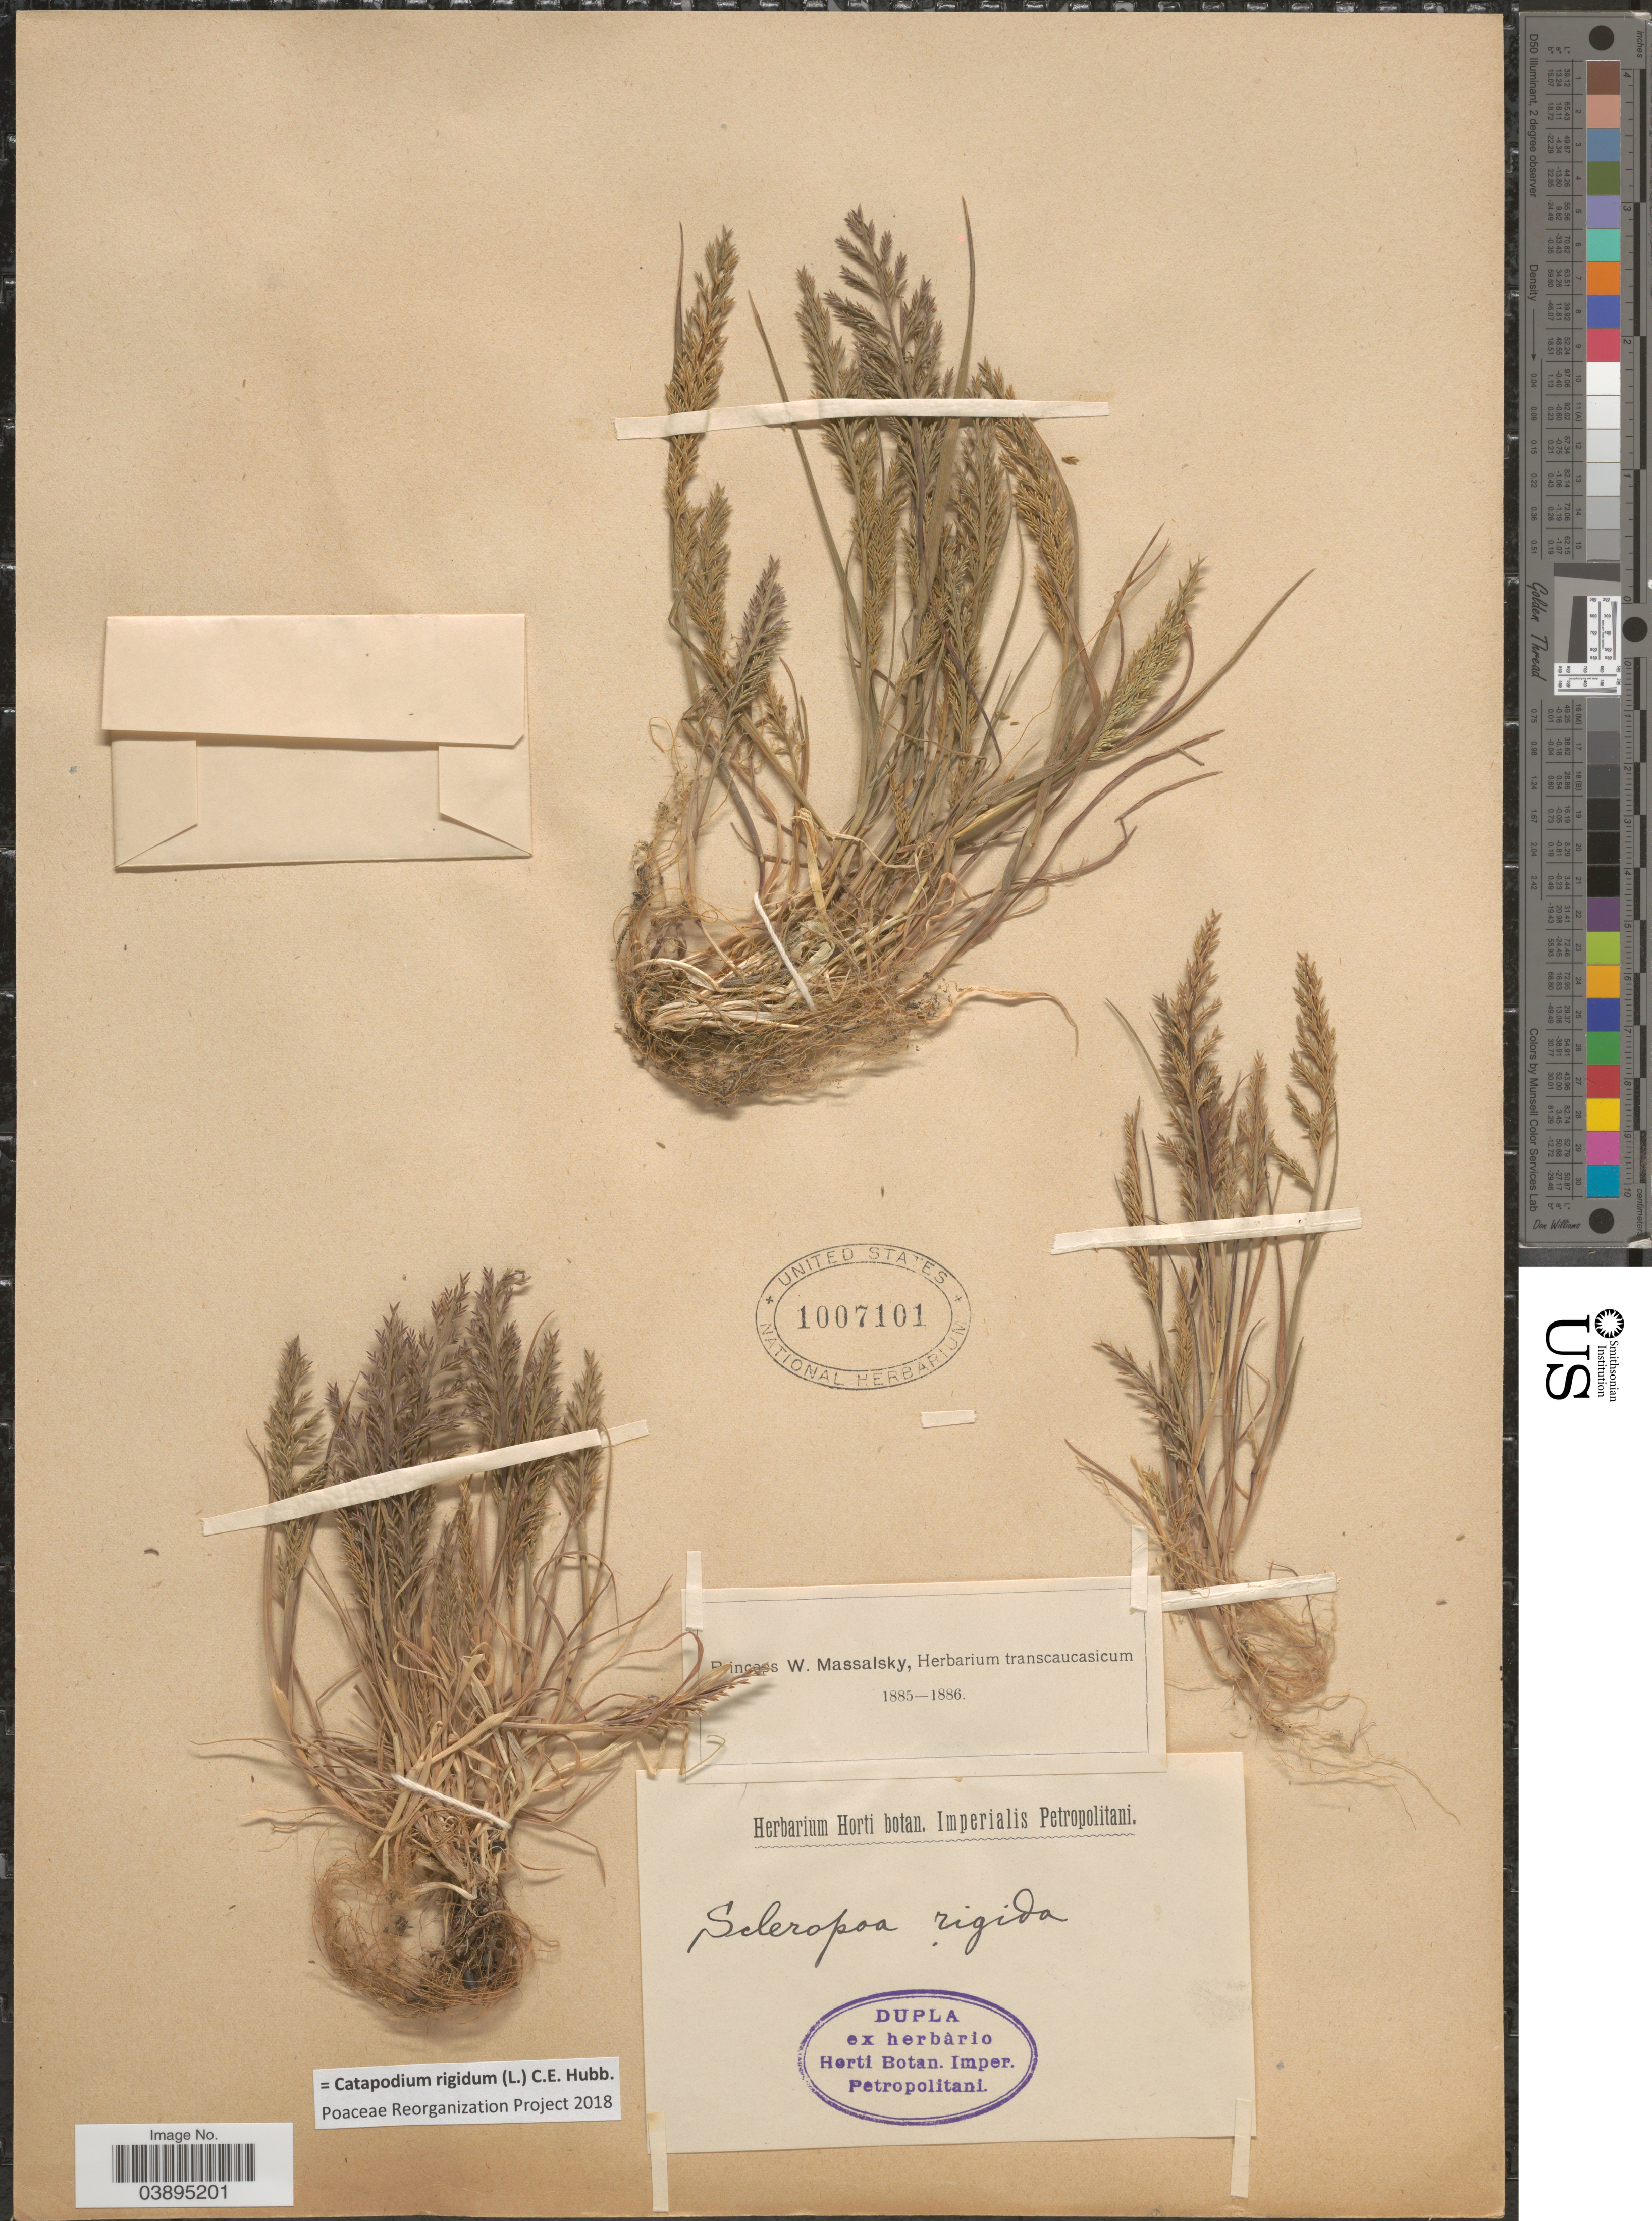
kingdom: Plantae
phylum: Tracheophyta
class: Liliopsida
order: Poales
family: Poaceae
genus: Catapodium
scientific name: Catapodium rigidum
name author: (L.) C.E. Hubb.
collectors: P. Massalsky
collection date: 1885/1886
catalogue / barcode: US 1007101